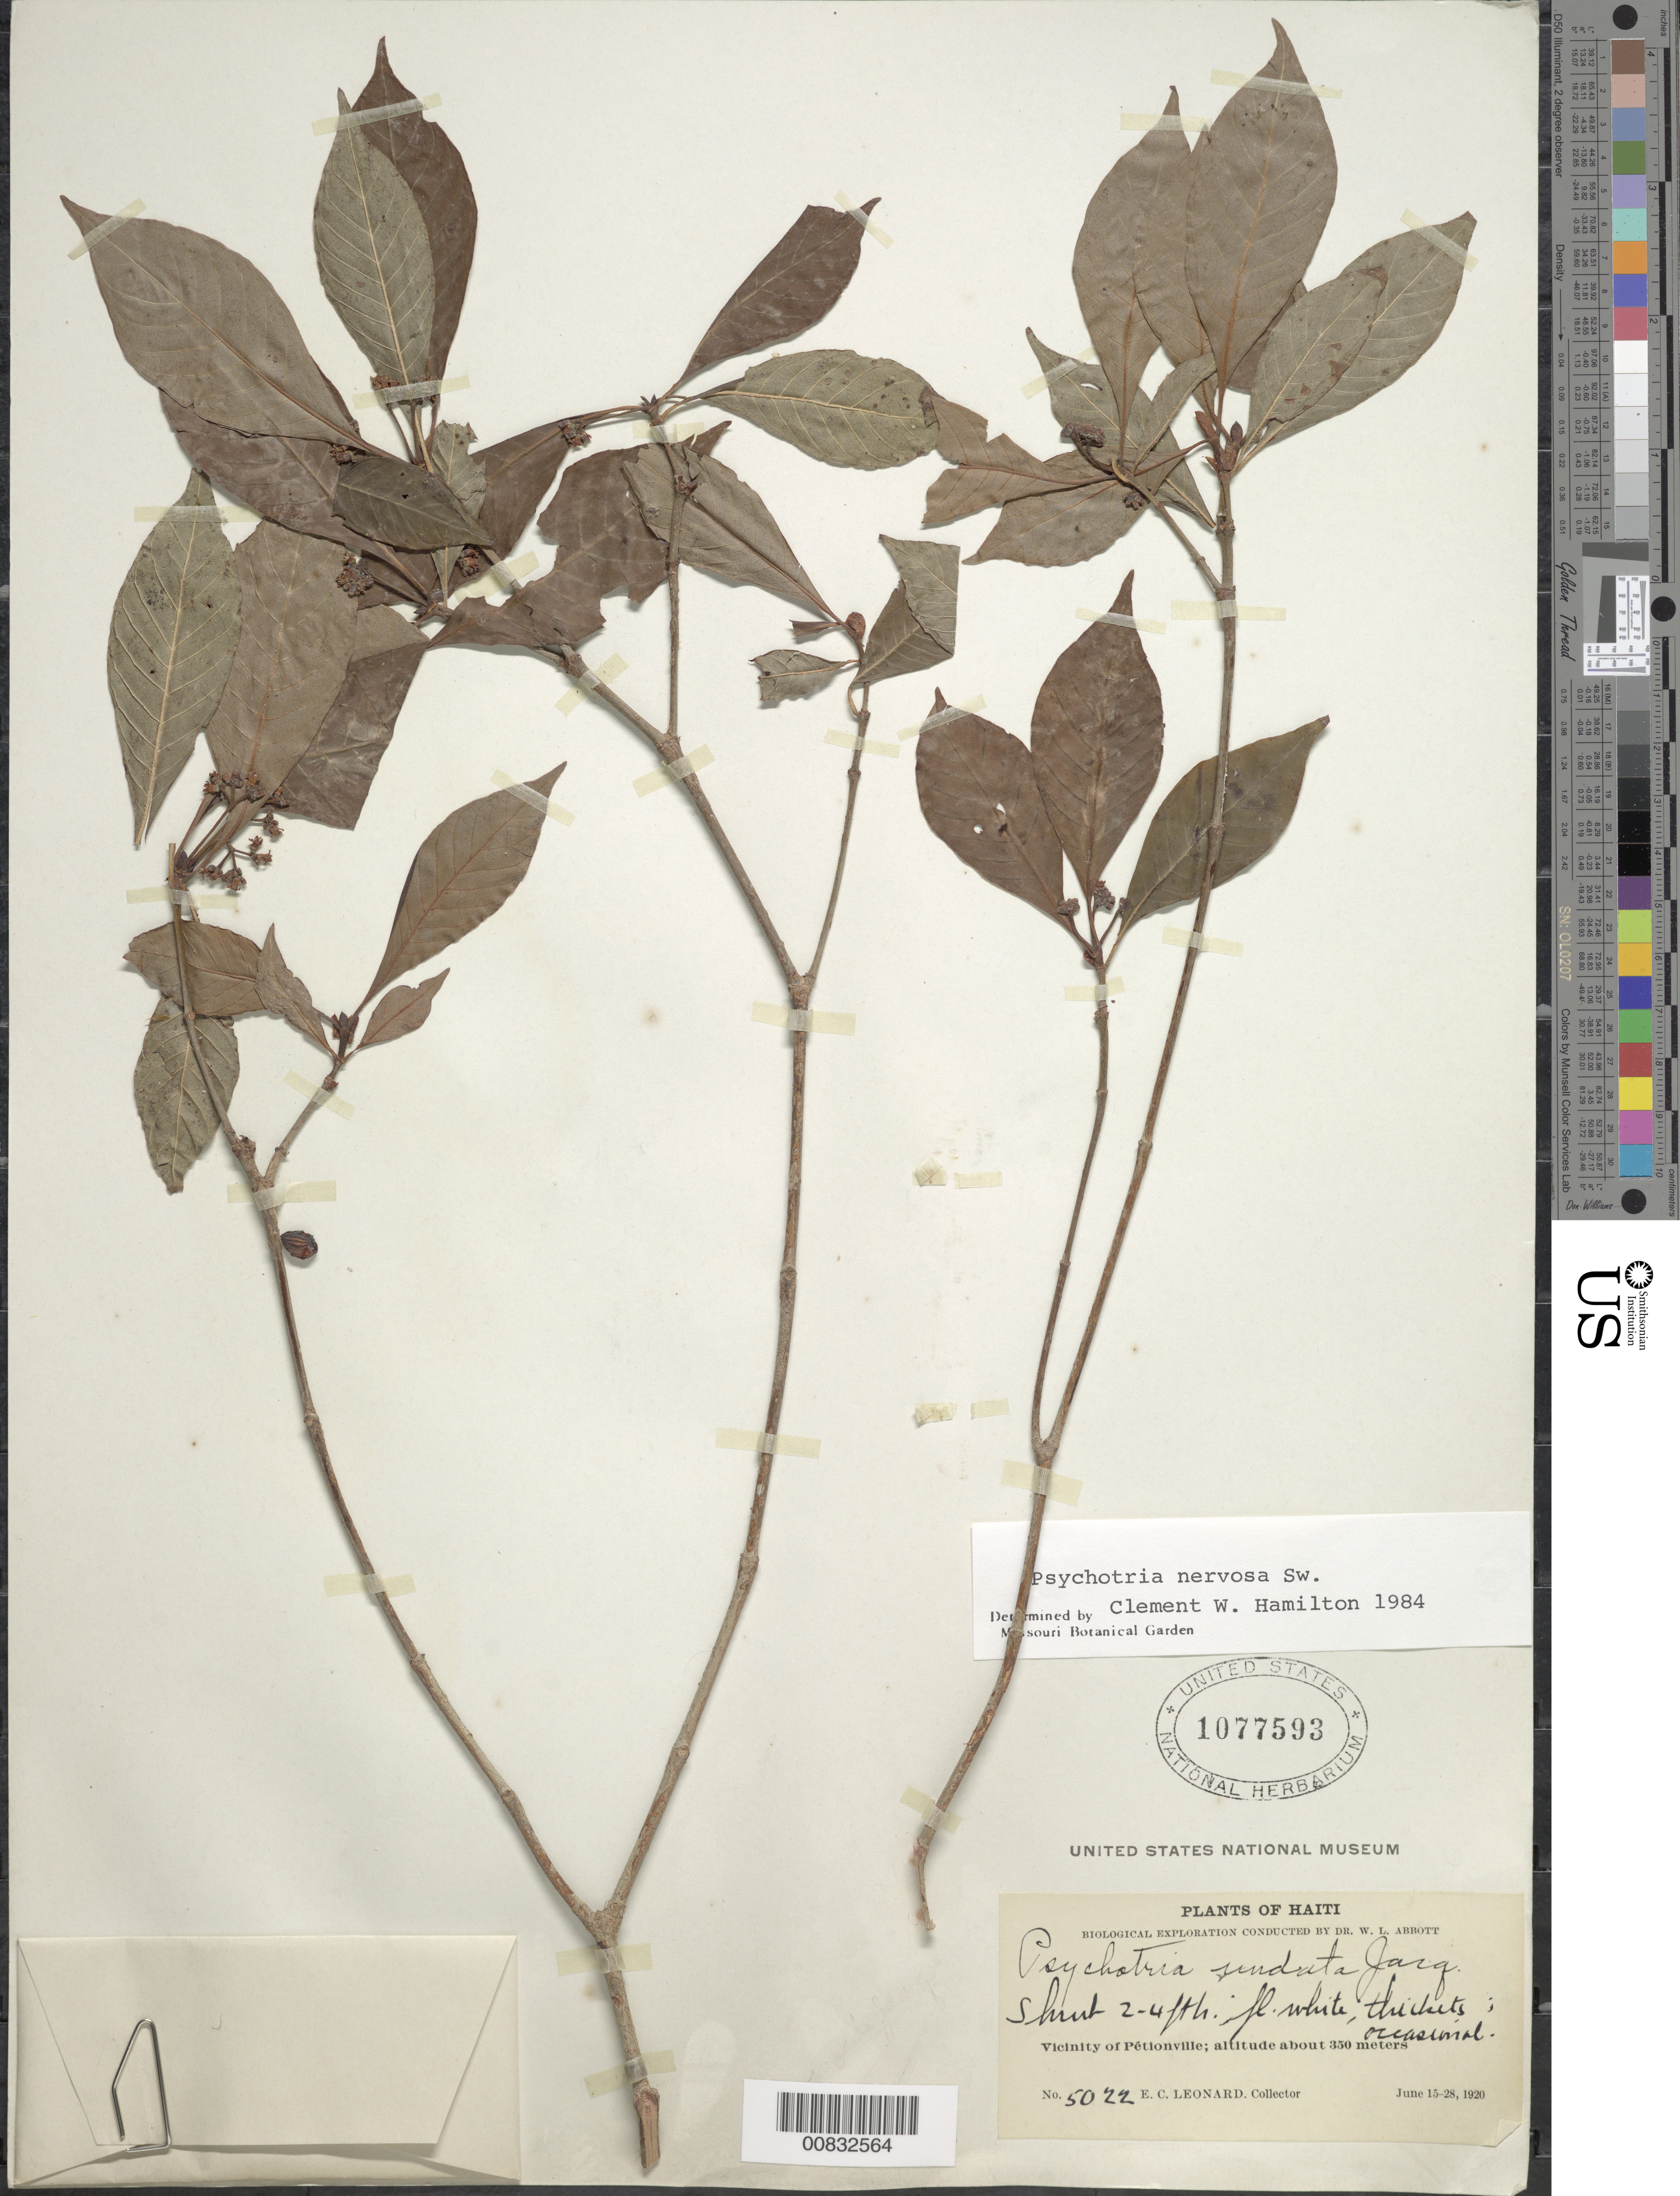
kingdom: Plantae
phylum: Tracheophyta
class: Magnoliopsida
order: Gentianales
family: Rubiaceae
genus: Psychotria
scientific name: Psychotria nervosa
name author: Sw.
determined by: Hamilton, C. W.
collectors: E. C. Leonard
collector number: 5022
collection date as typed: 15 Jun 1920 to 28 Jun 1920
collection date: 1920-06-15/1920-06-28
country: Haiti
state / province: Ouest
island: Hispaniola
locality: Vicinity of Pétionville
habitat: Thickets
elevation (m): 350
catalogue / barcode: US 1077593